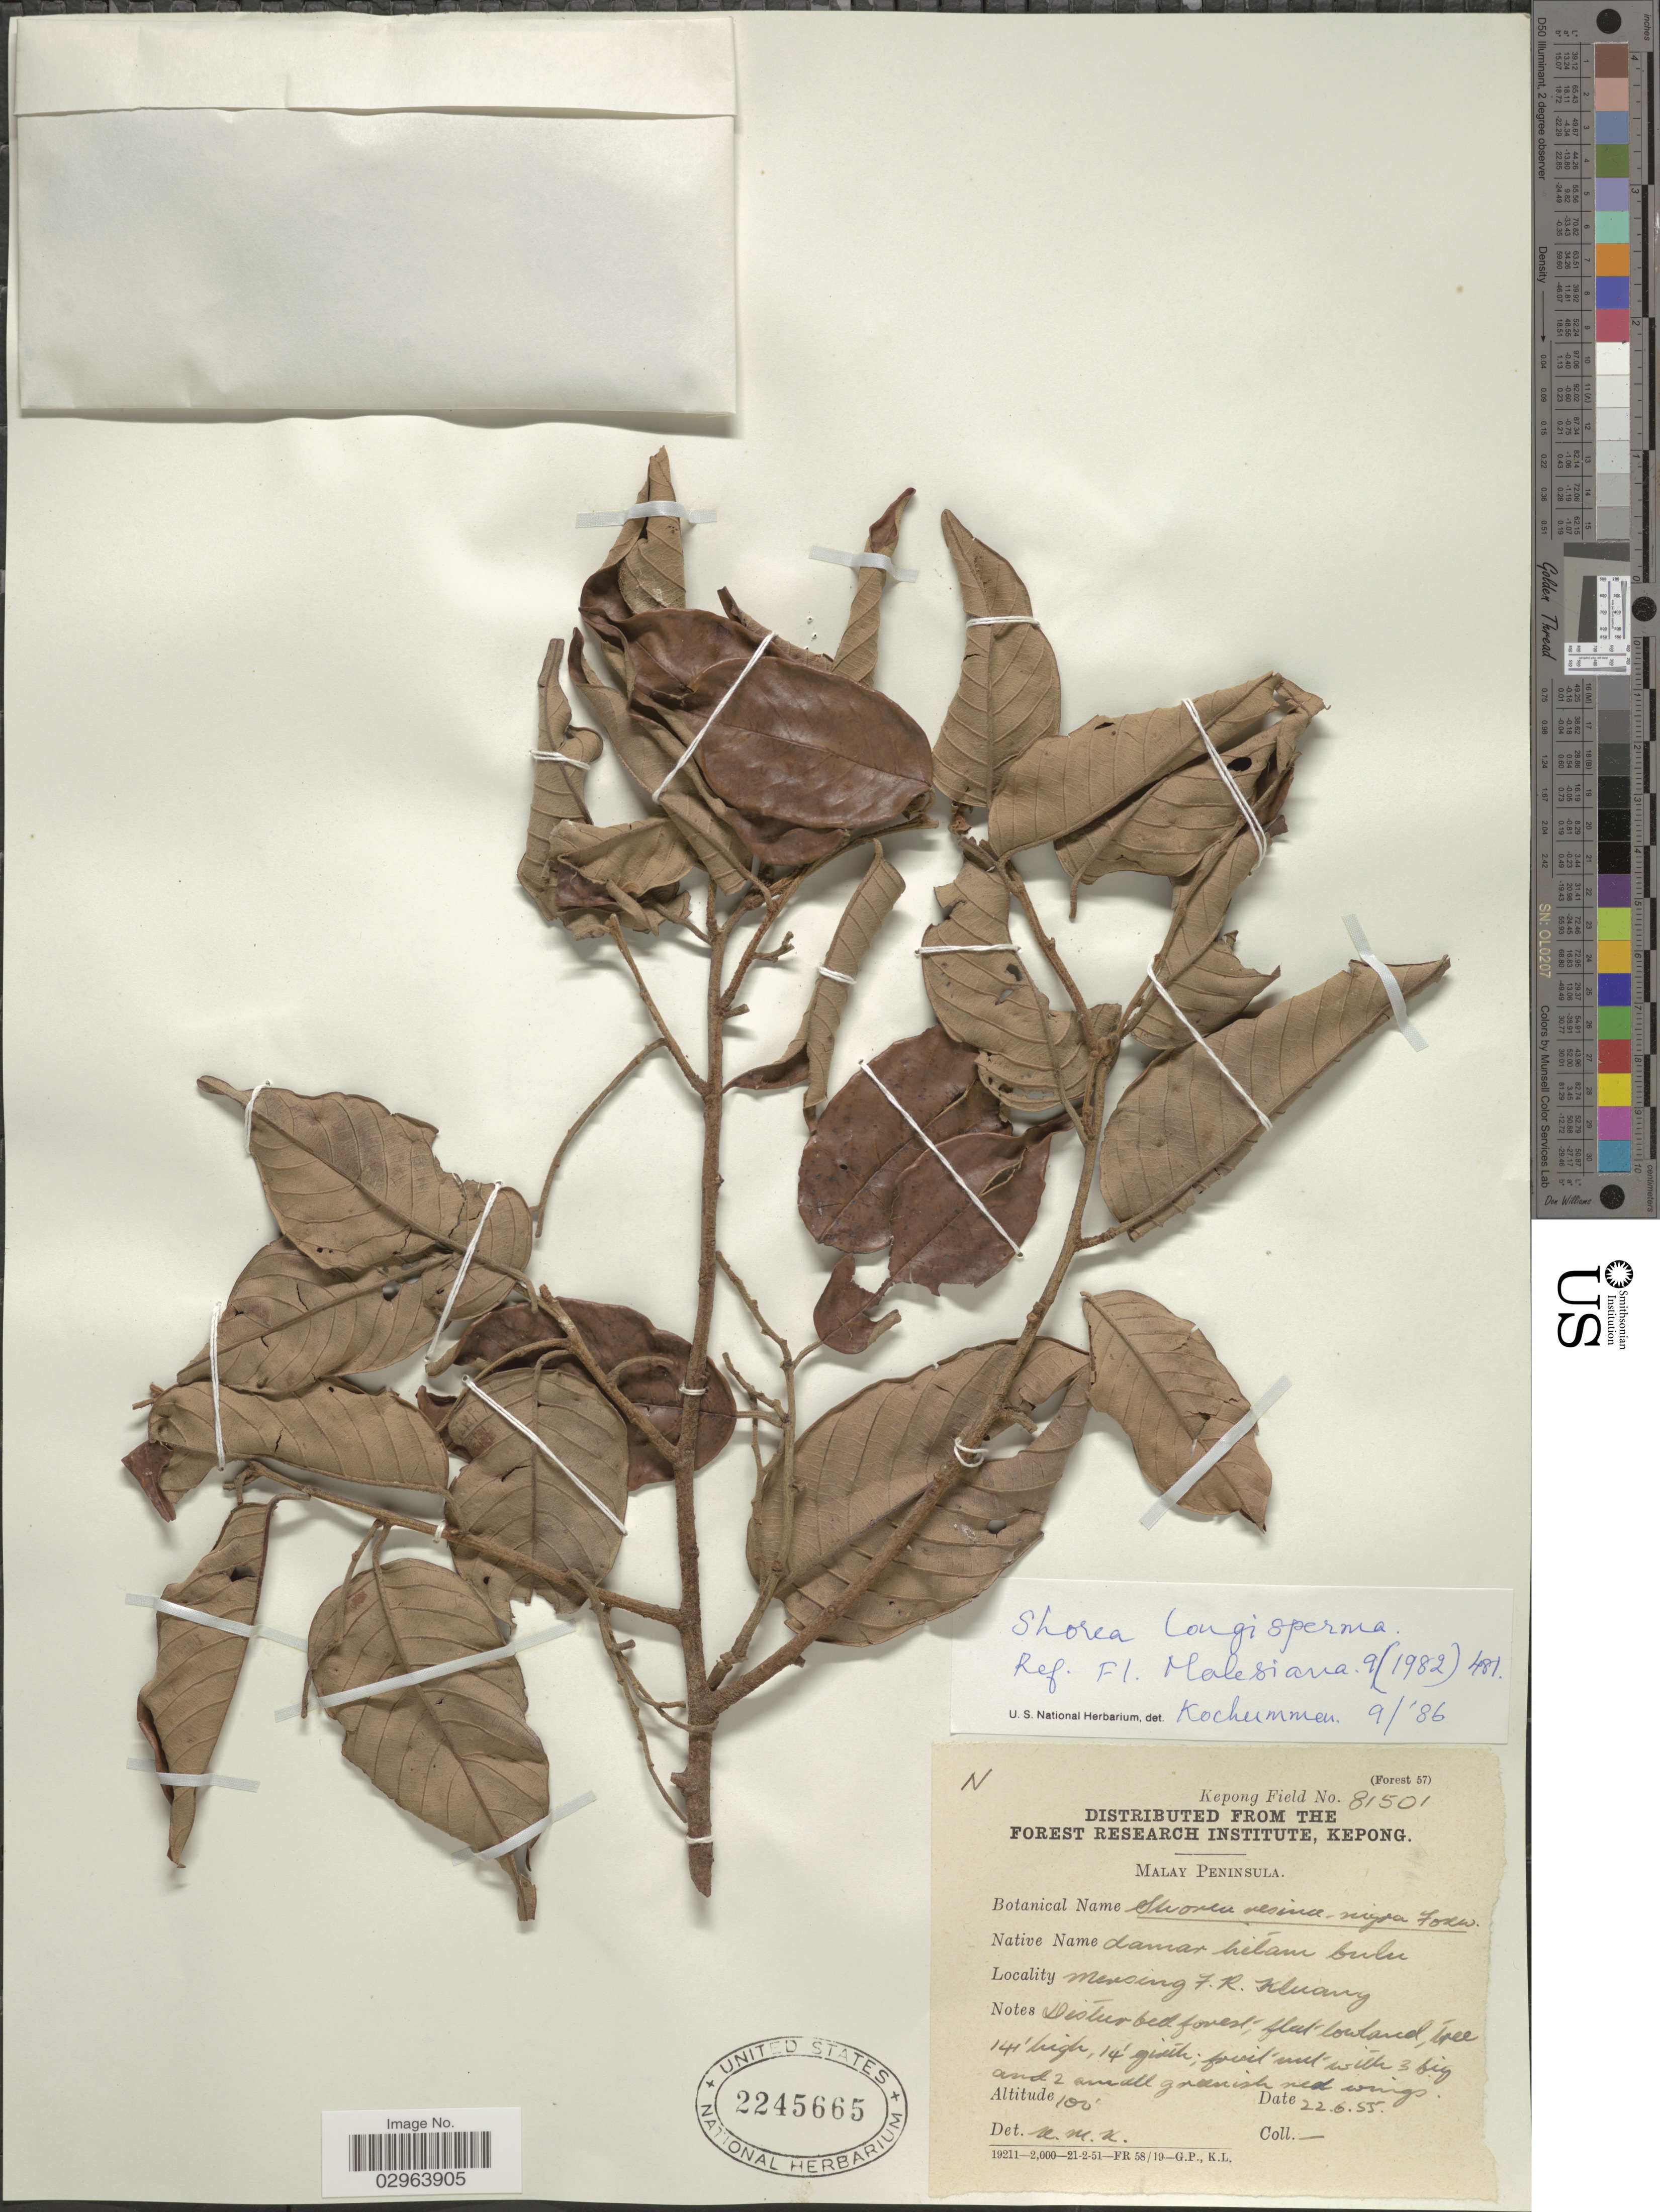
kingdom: Plantae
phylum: Tracheophyta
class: Magnoliopsida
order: Malvales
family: Dipterocarpaceae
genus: Richetia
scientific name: Richetia longisperma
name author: (Roxb.) P.S. Ashton & J. Heck.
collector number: Kepong Field 81501?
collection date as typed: Transcribed d/m/y: 22/6/55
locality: Malay Peninsula. Mersing F. R. Kluang.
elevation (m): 30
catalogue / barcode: US 2245665